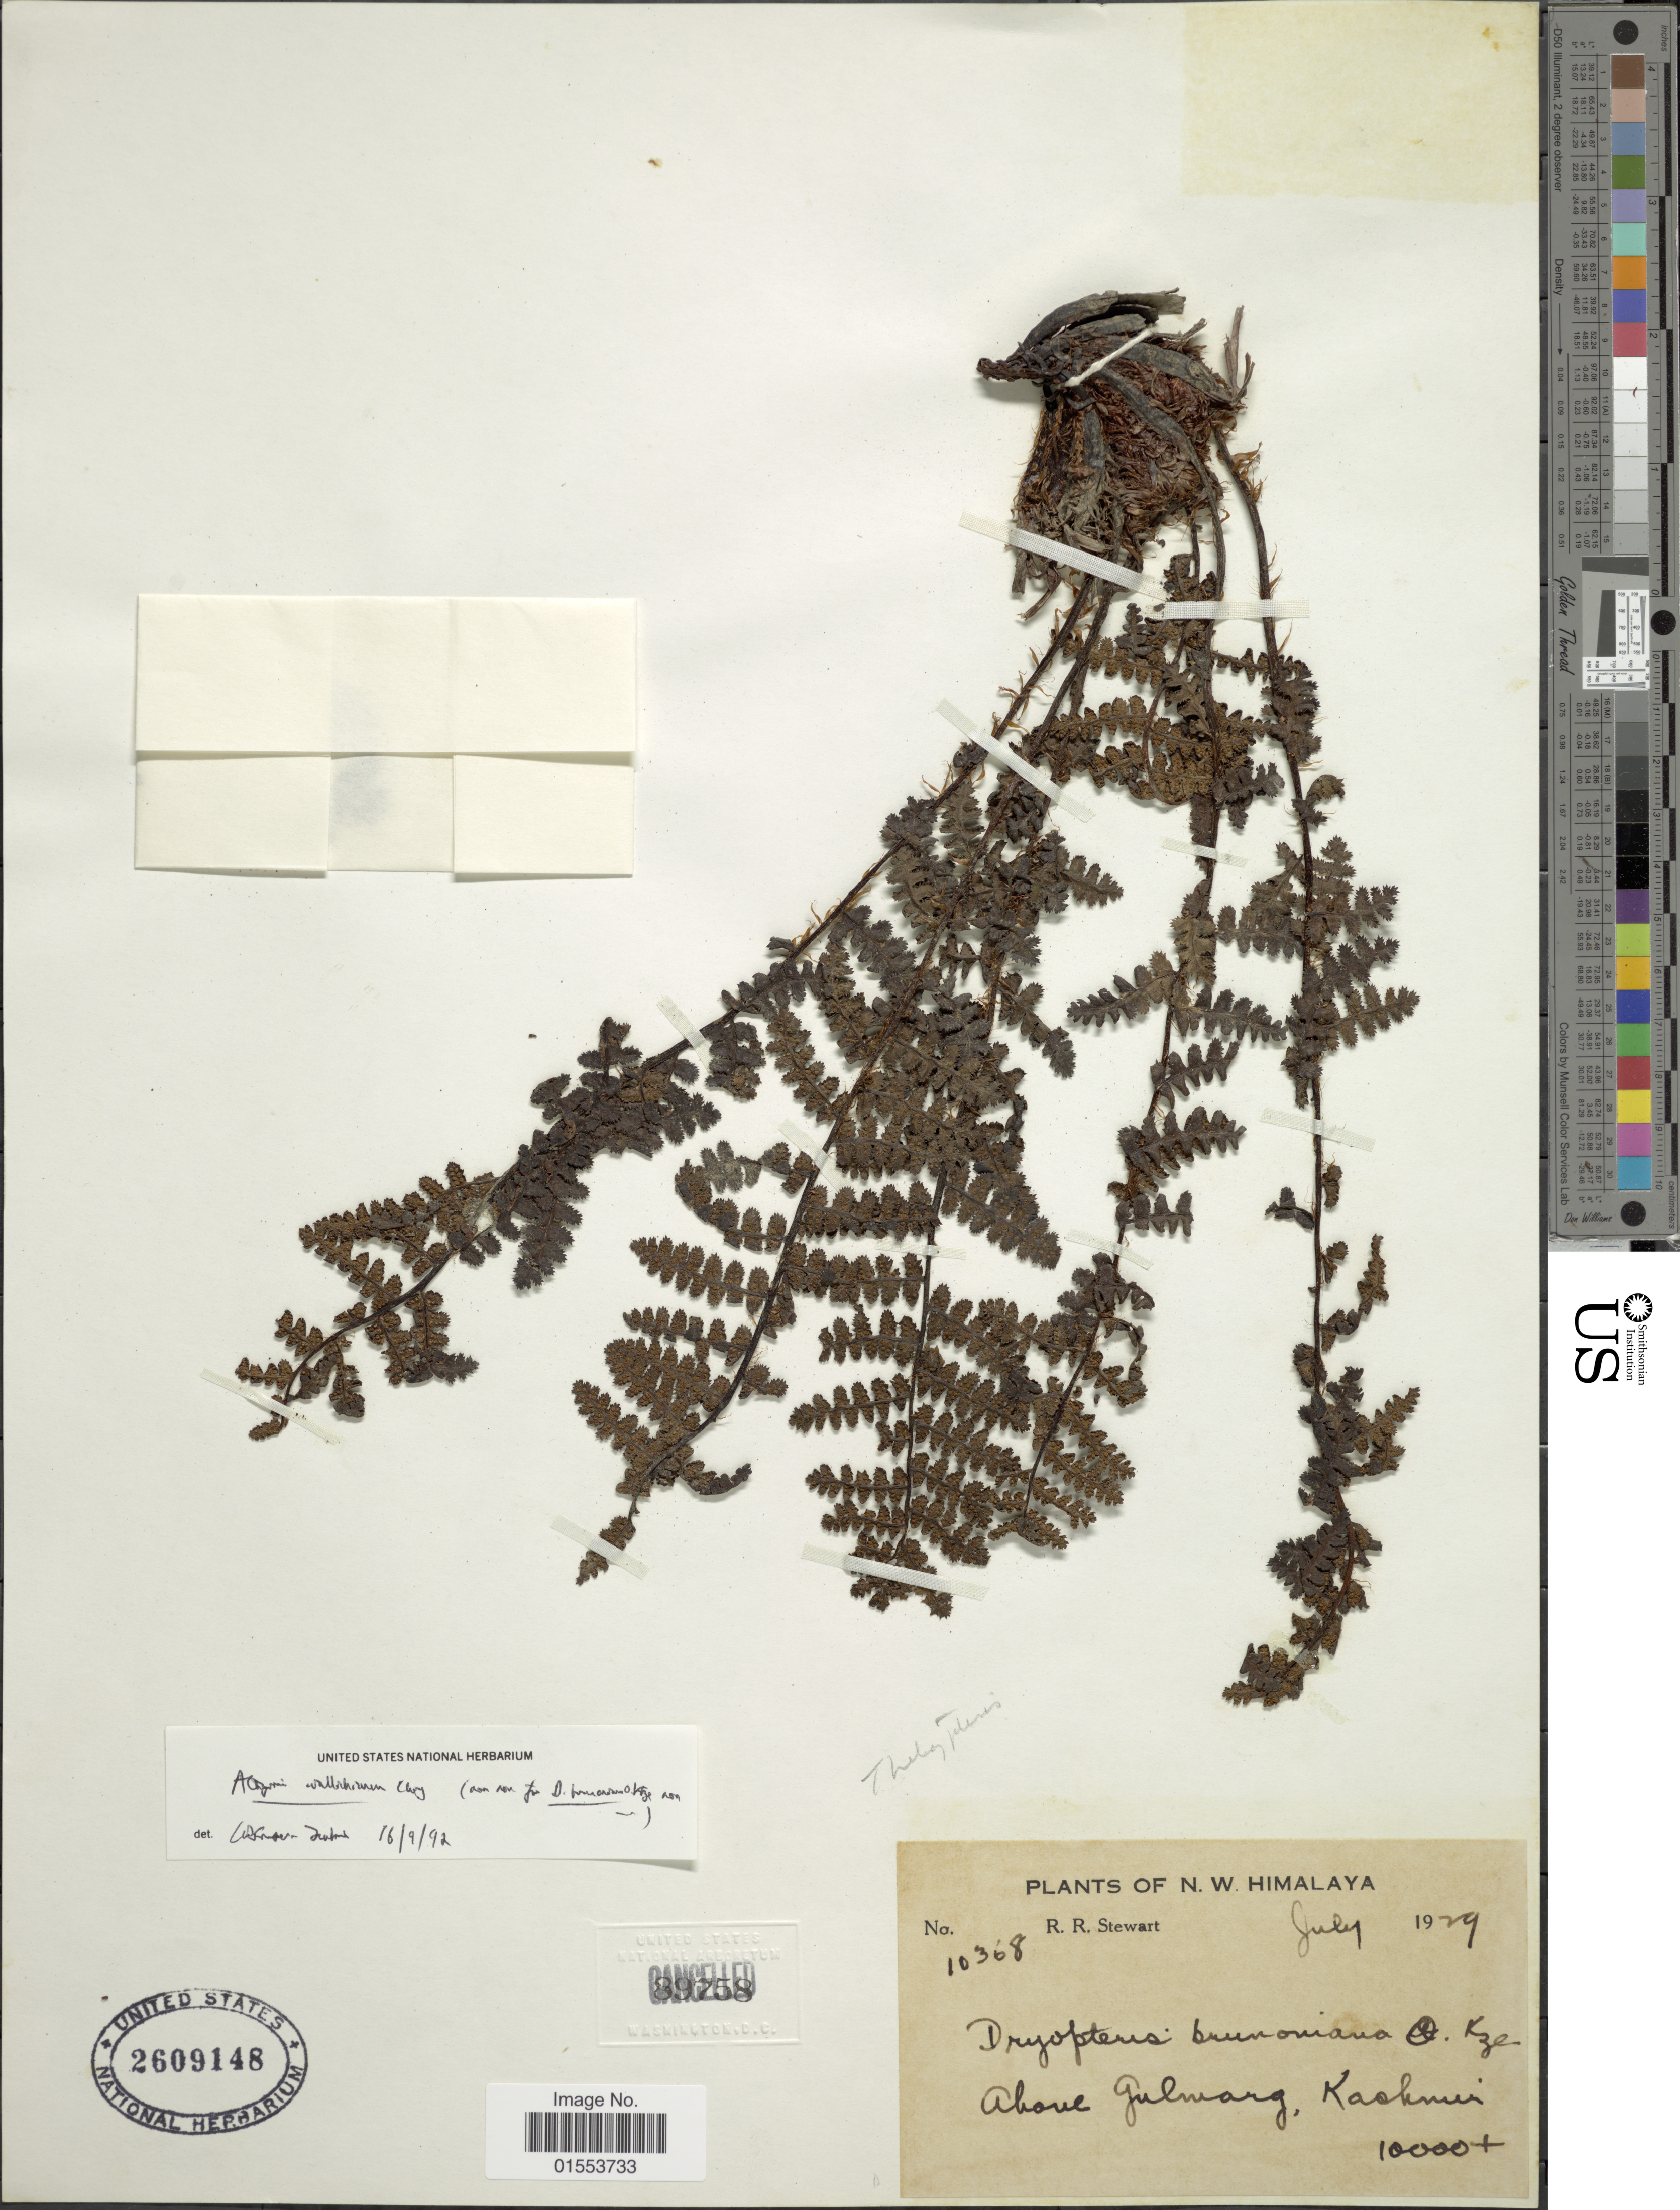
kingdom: Plantae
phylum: Tracheophyta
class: Polypodiopsida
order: Polypodiales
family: Dryopteridaceae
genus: Dryopteris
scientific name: Dryopteris brunoniana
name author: (Wall. ex Mett.) Kuntze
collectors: R. R. Stewart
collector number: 10368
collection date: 1929-07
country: India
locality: N.W. Himalaya. Above Gulmarg, Kashmir.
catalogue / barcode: US 2609148